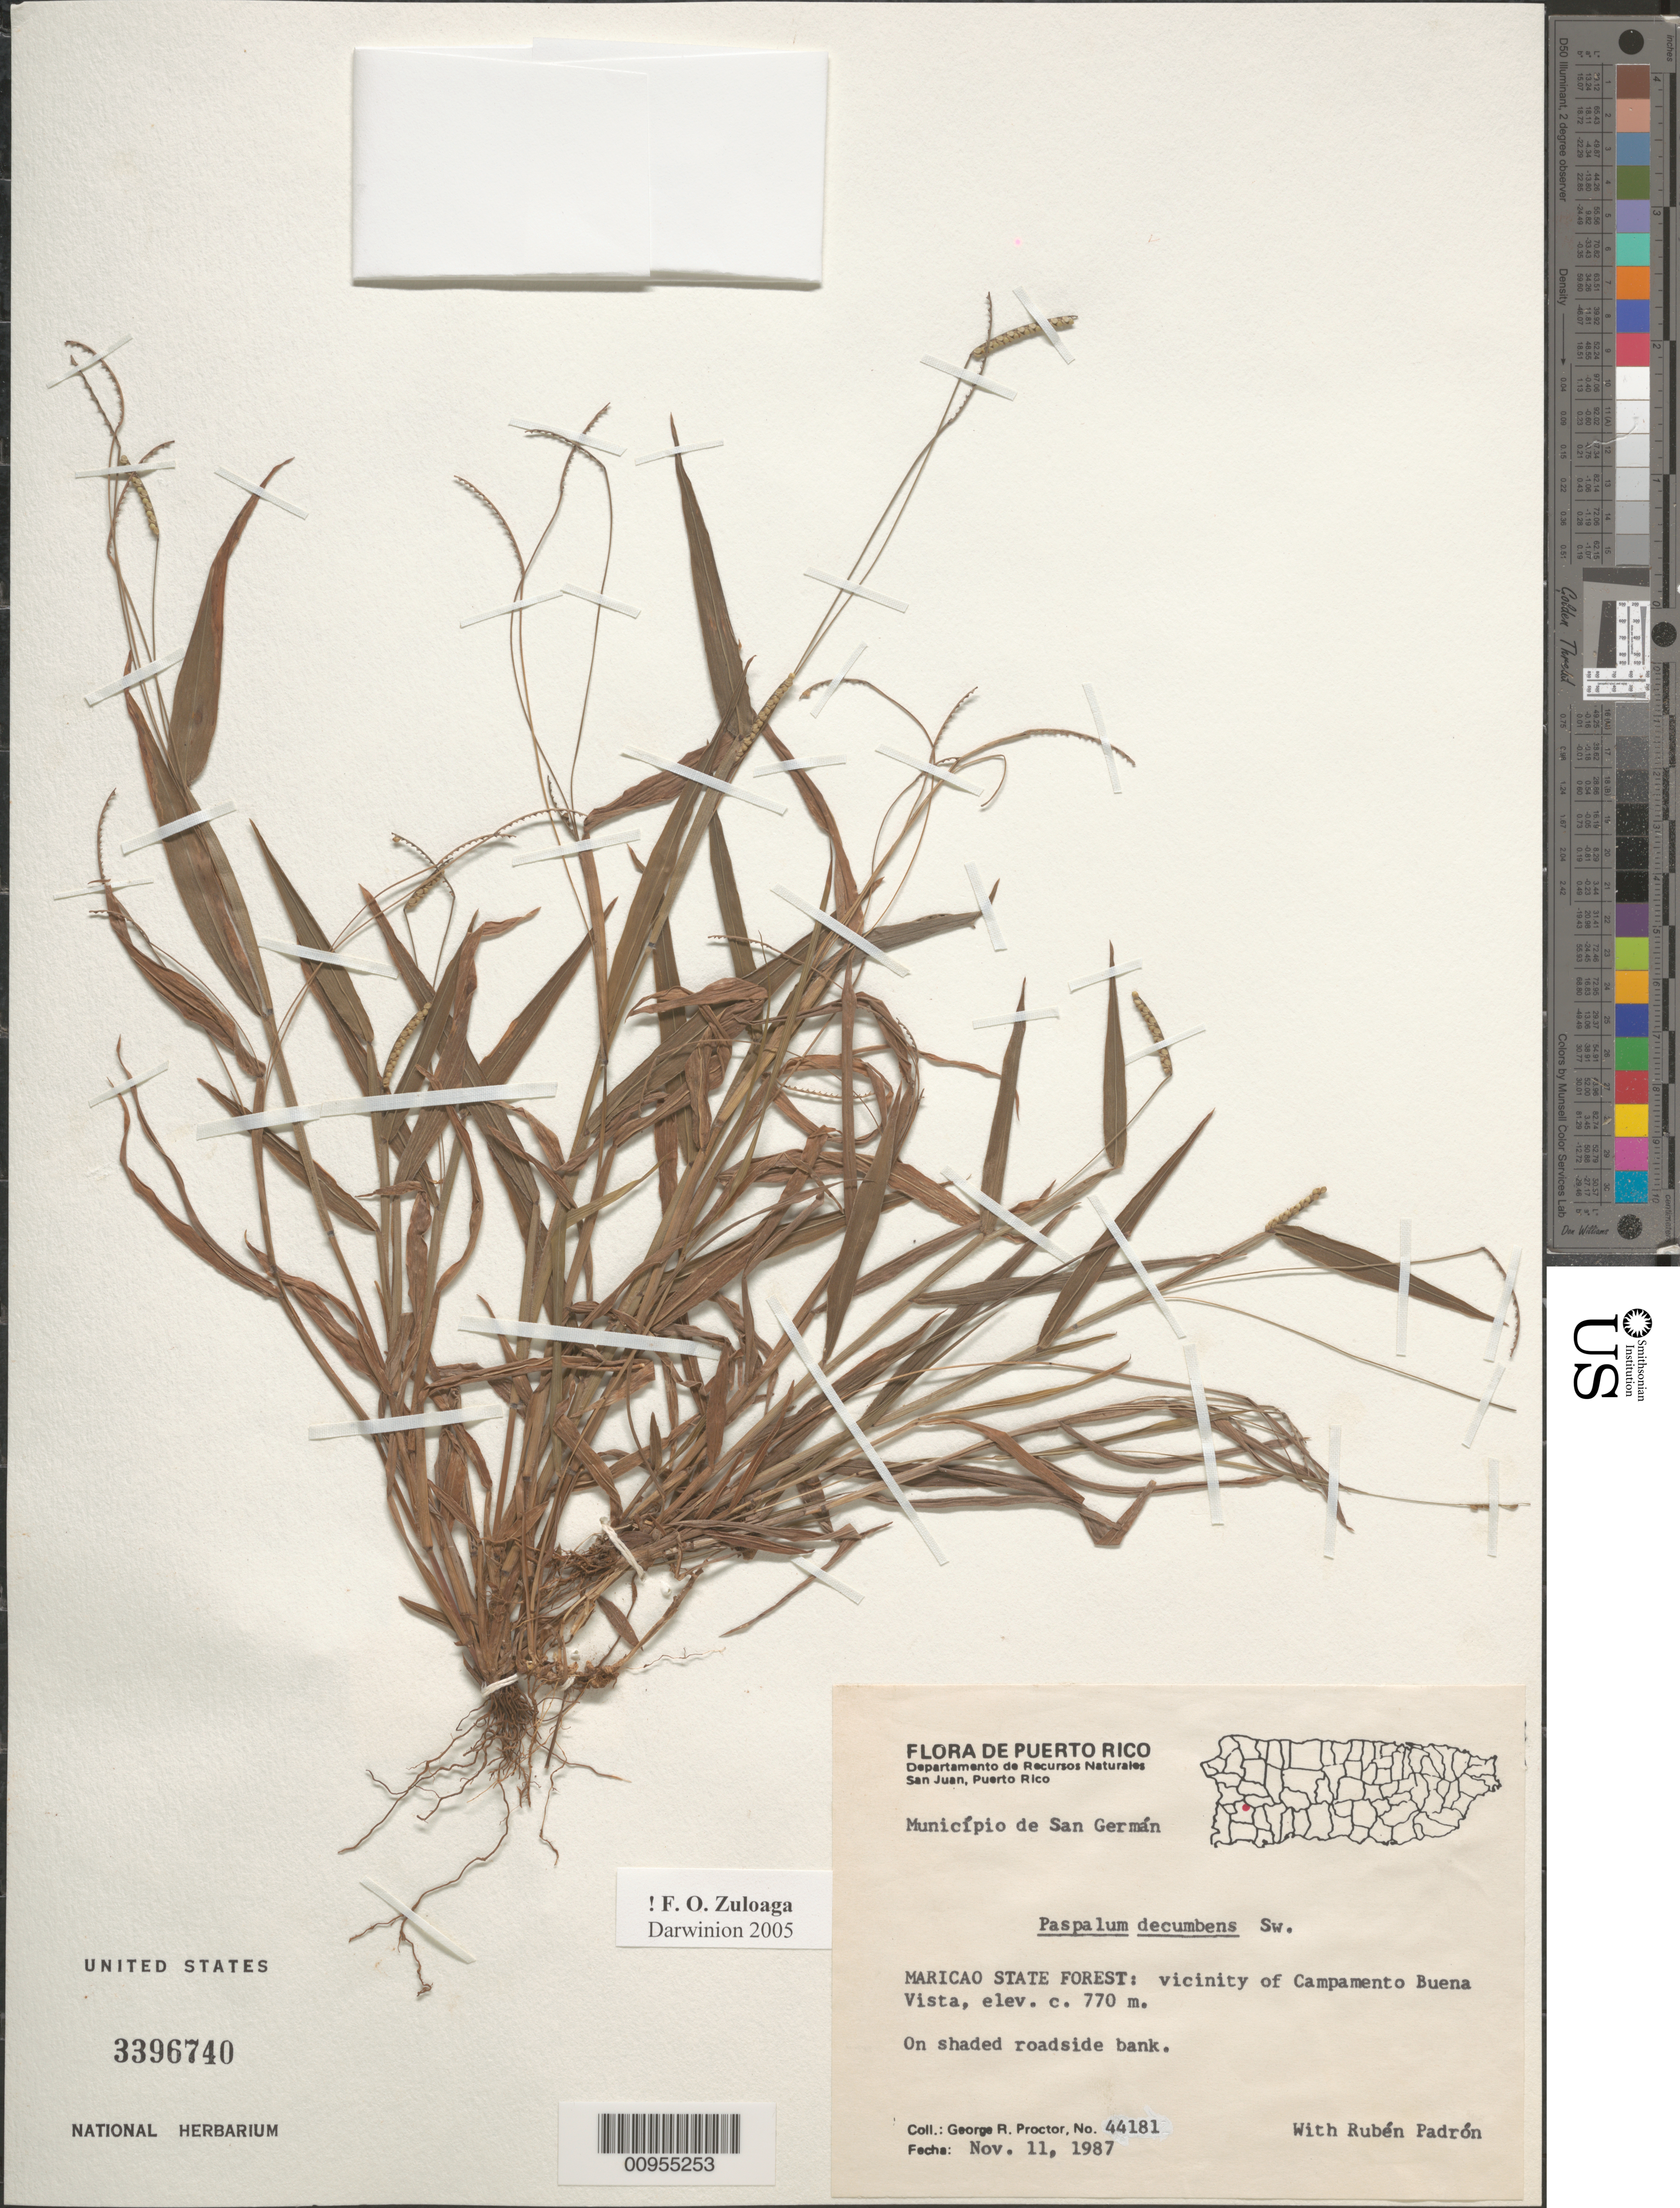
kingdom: Plantae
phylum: Tracheophyta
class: Liliopsida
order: Poales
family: Poaceae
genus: Paspalum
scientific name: Paspalum decumbens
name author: Sw.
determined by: Zuloaga, F. O.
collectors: G. R. Proctor & R. Padrón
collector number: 44181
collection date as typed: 11 Nov 1987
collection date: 1987-11-11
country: Puerto Rico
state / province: San Germán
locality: Maricao State Forest: vicinity of Campamento Buena Vista.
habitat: On shaded roadside bank.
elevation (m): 770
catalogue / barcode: US 3396740